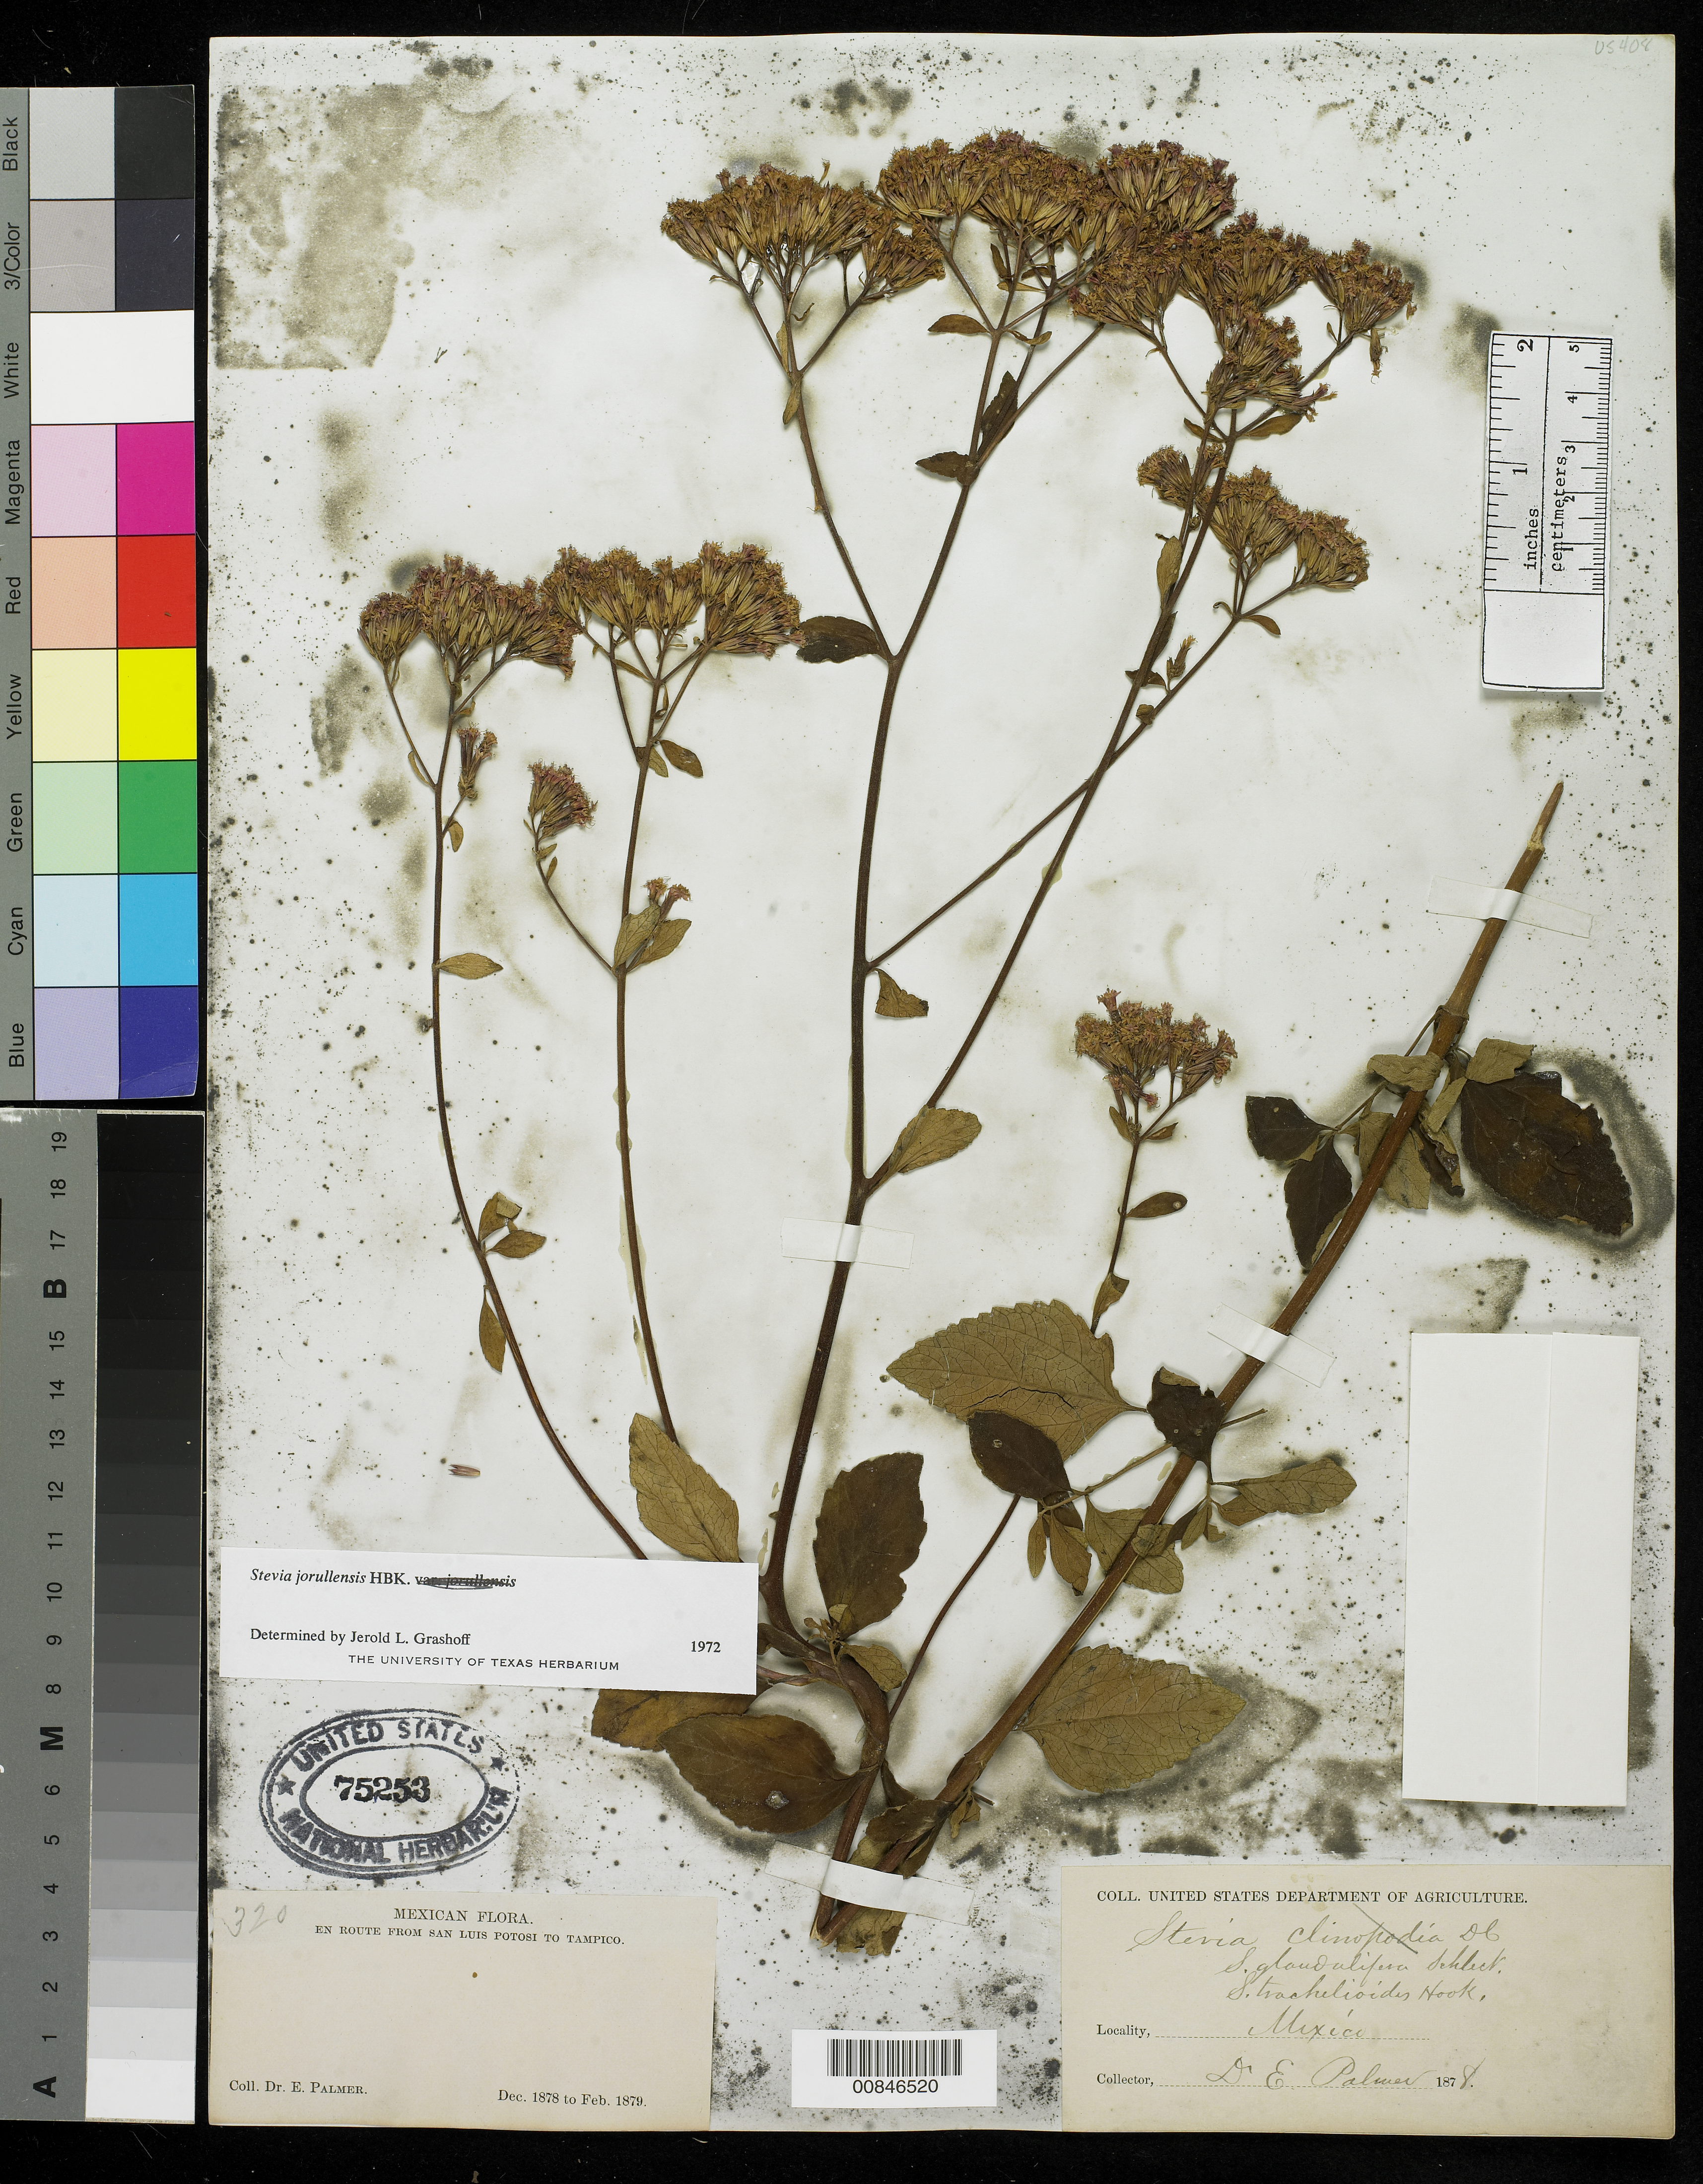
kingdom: Plantae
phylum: Tracheophyta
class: Magnoliopsida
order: Asterales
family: Asteraceae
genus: Stevia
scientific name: Stevia jorullensis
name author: Kunth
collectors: E. Palmer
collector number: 320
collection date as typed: Dec 1878 to -- Feb 1879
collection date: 1878-12/1879-02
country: Mexico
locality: En route from San Luis Potosí to Tampico, Tamaulipas.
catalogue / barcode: US 75253